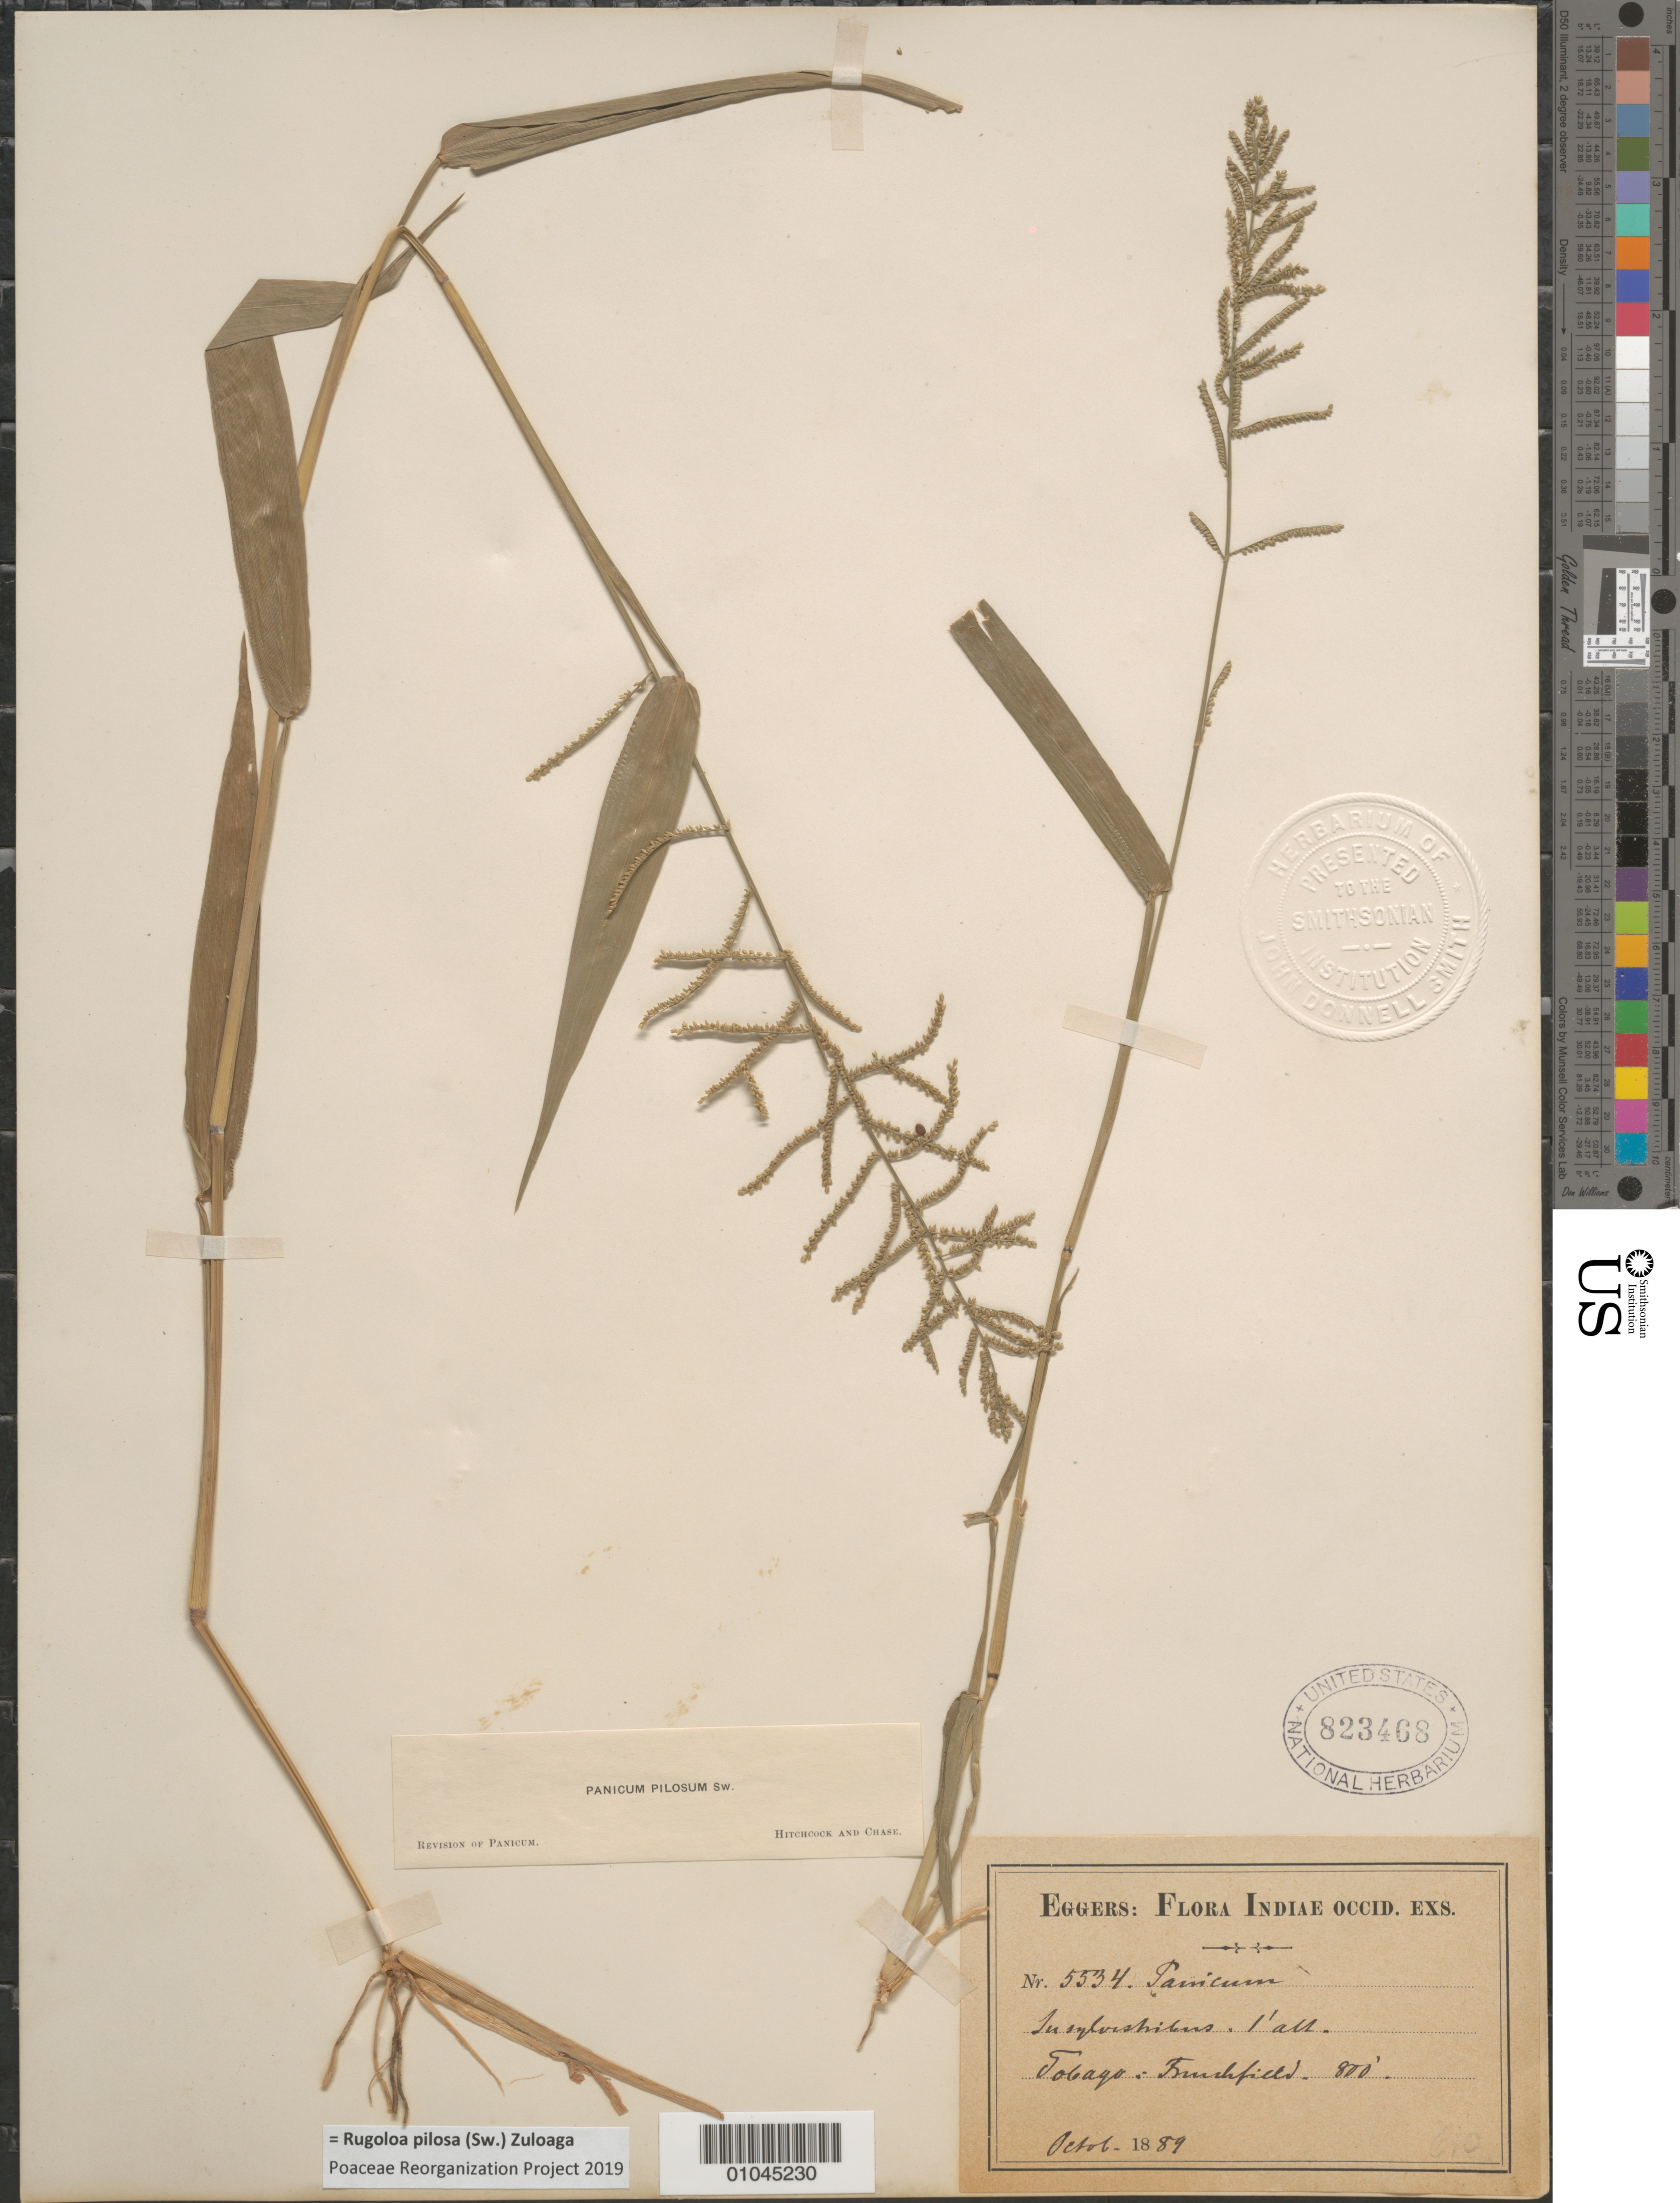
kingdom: Plantae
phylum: Tracheophyta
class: Liliopsida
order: Poales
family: Poaceae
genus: Panicum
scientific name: Panicum pilosum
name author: Sw.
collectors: H. F. A. von Eggers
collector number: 5534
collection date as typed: Oct 1889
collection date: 1889-10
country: Trinidad and Tobago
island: Tobago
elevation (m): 244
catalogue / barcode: US 823468